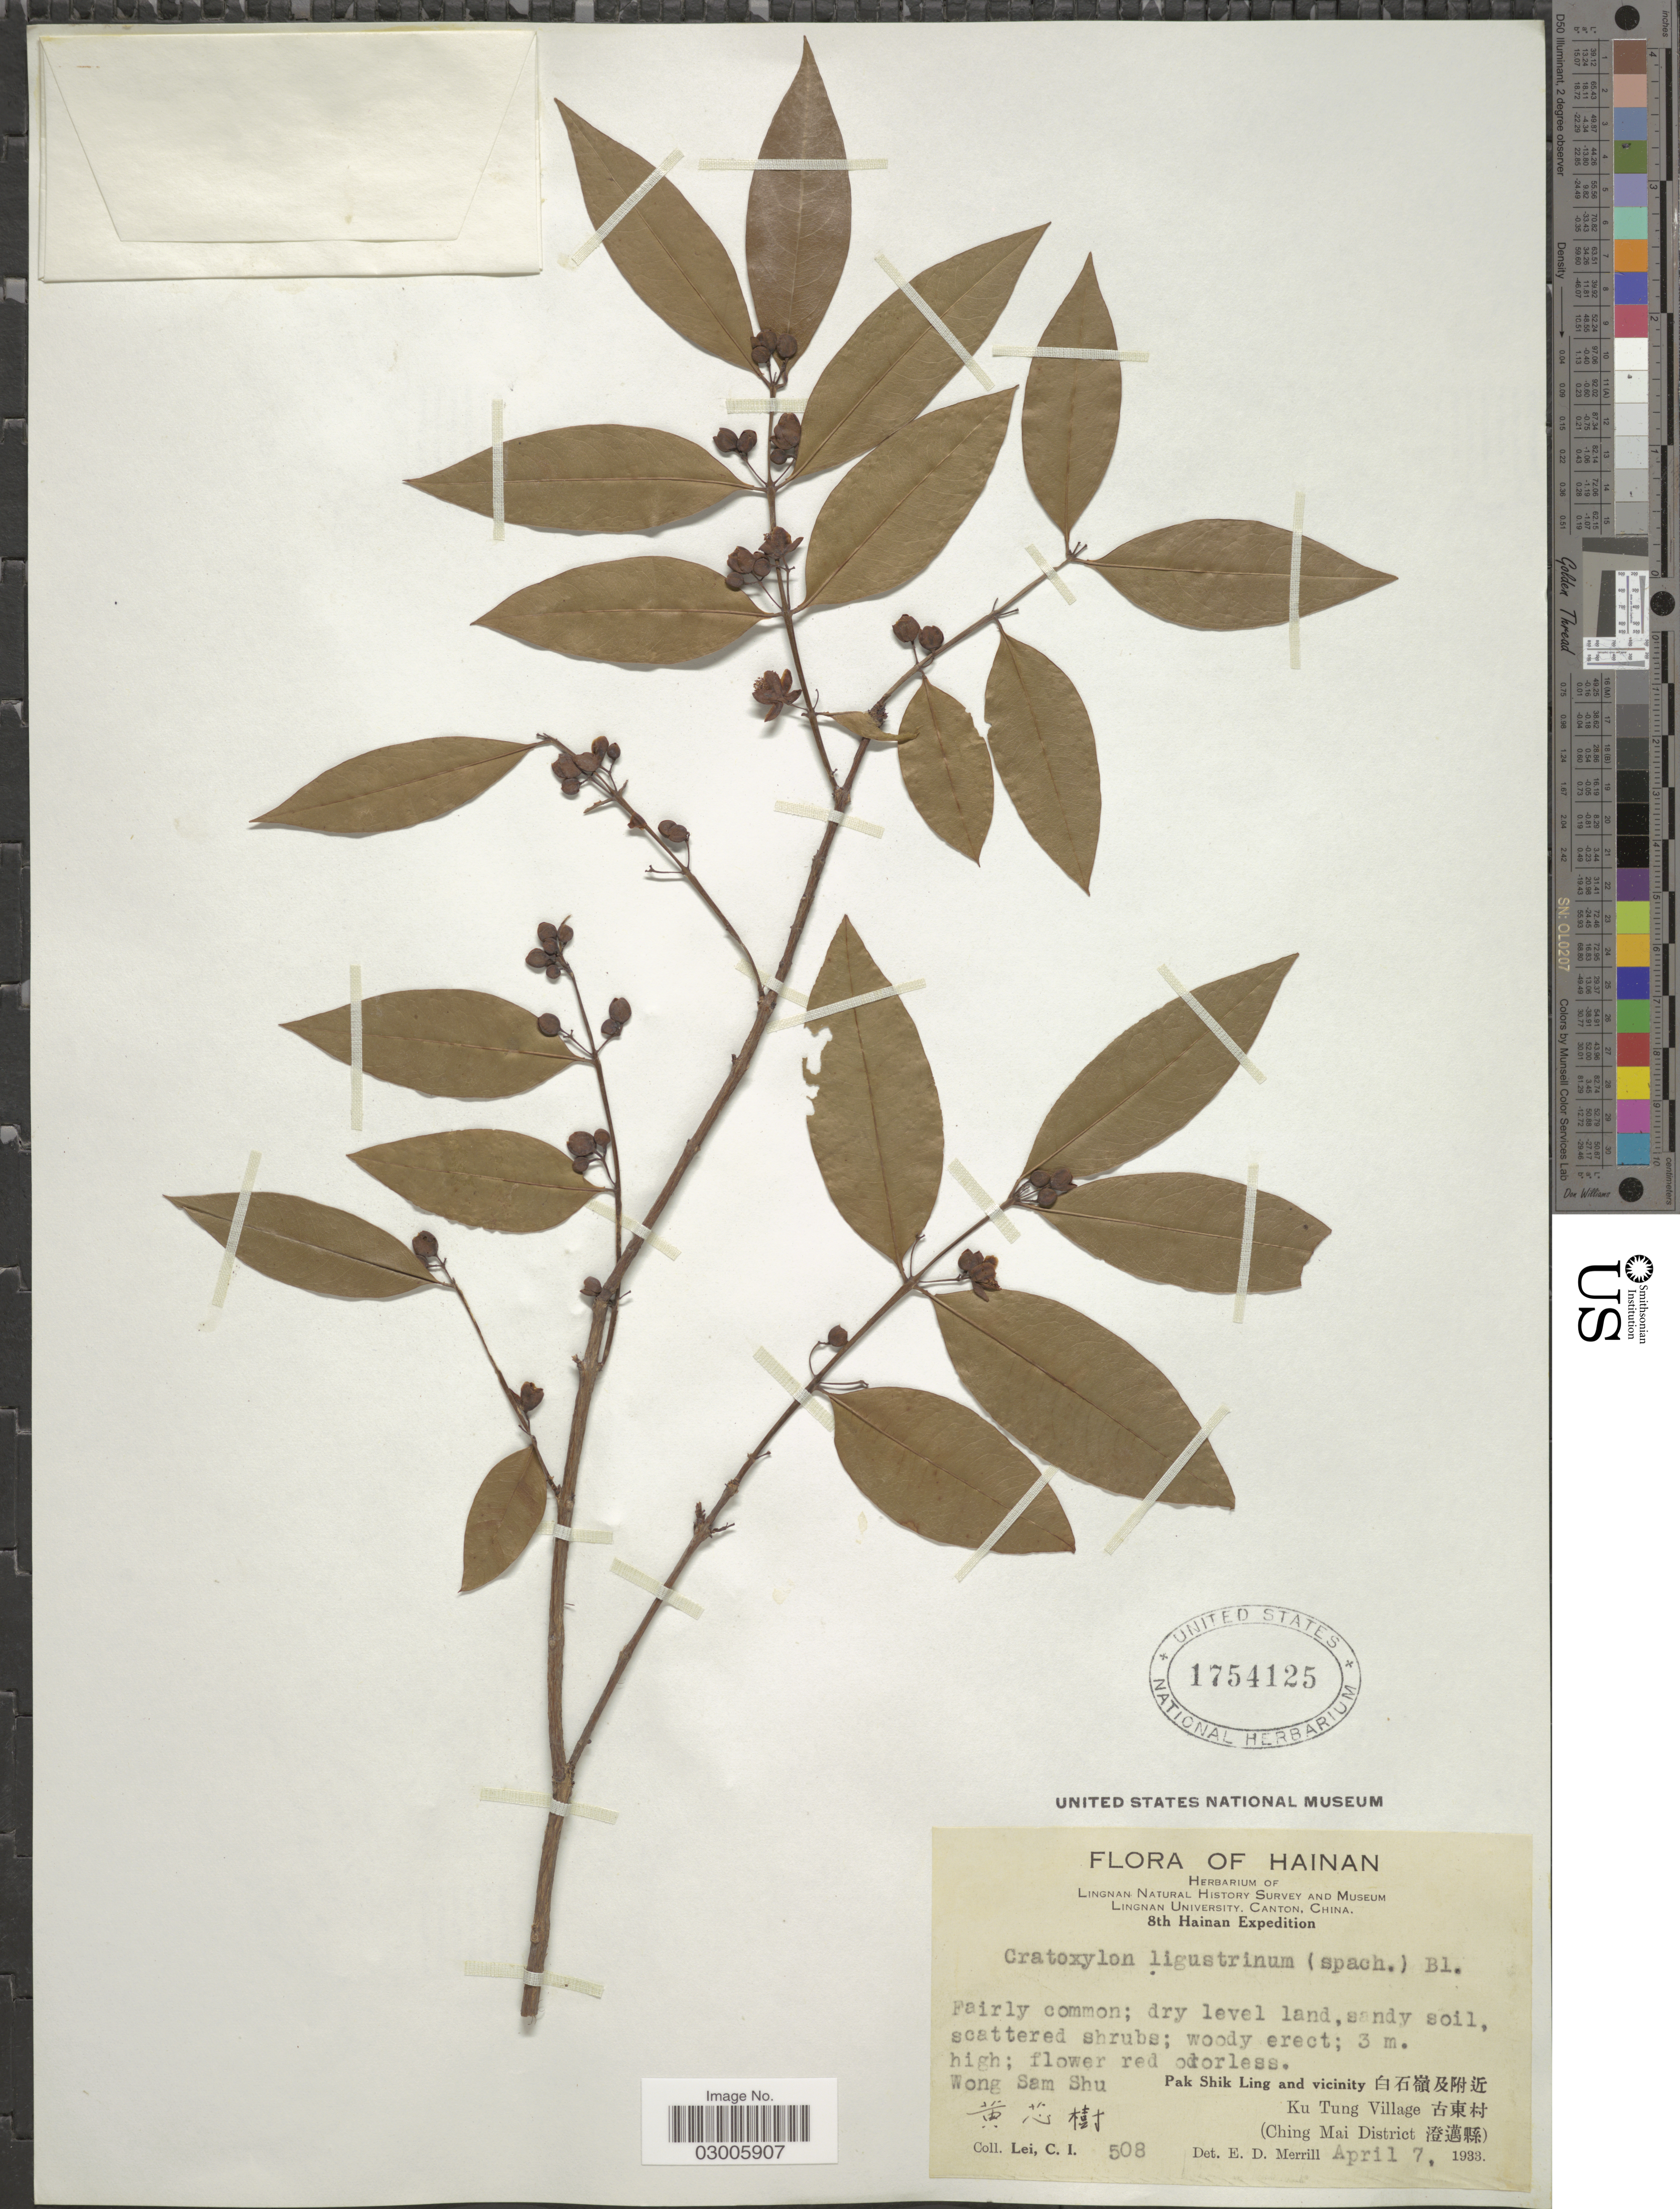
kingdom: Plantae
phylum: Tracheophyta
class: Magnoliopsida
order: Malpighiales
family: Hypericaceae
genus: Cratoxylum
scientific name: Cratoxylum ligustrinum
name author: (Spach) Blume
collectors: C. I. Lei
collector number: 508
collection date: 1933-04-07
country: China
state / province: Hainan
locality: Wong Sam Shu X. Pak Shik Ling and vicinity X. Ku Tung Village X. (Ching Mai District X).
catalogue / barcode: US 1754125